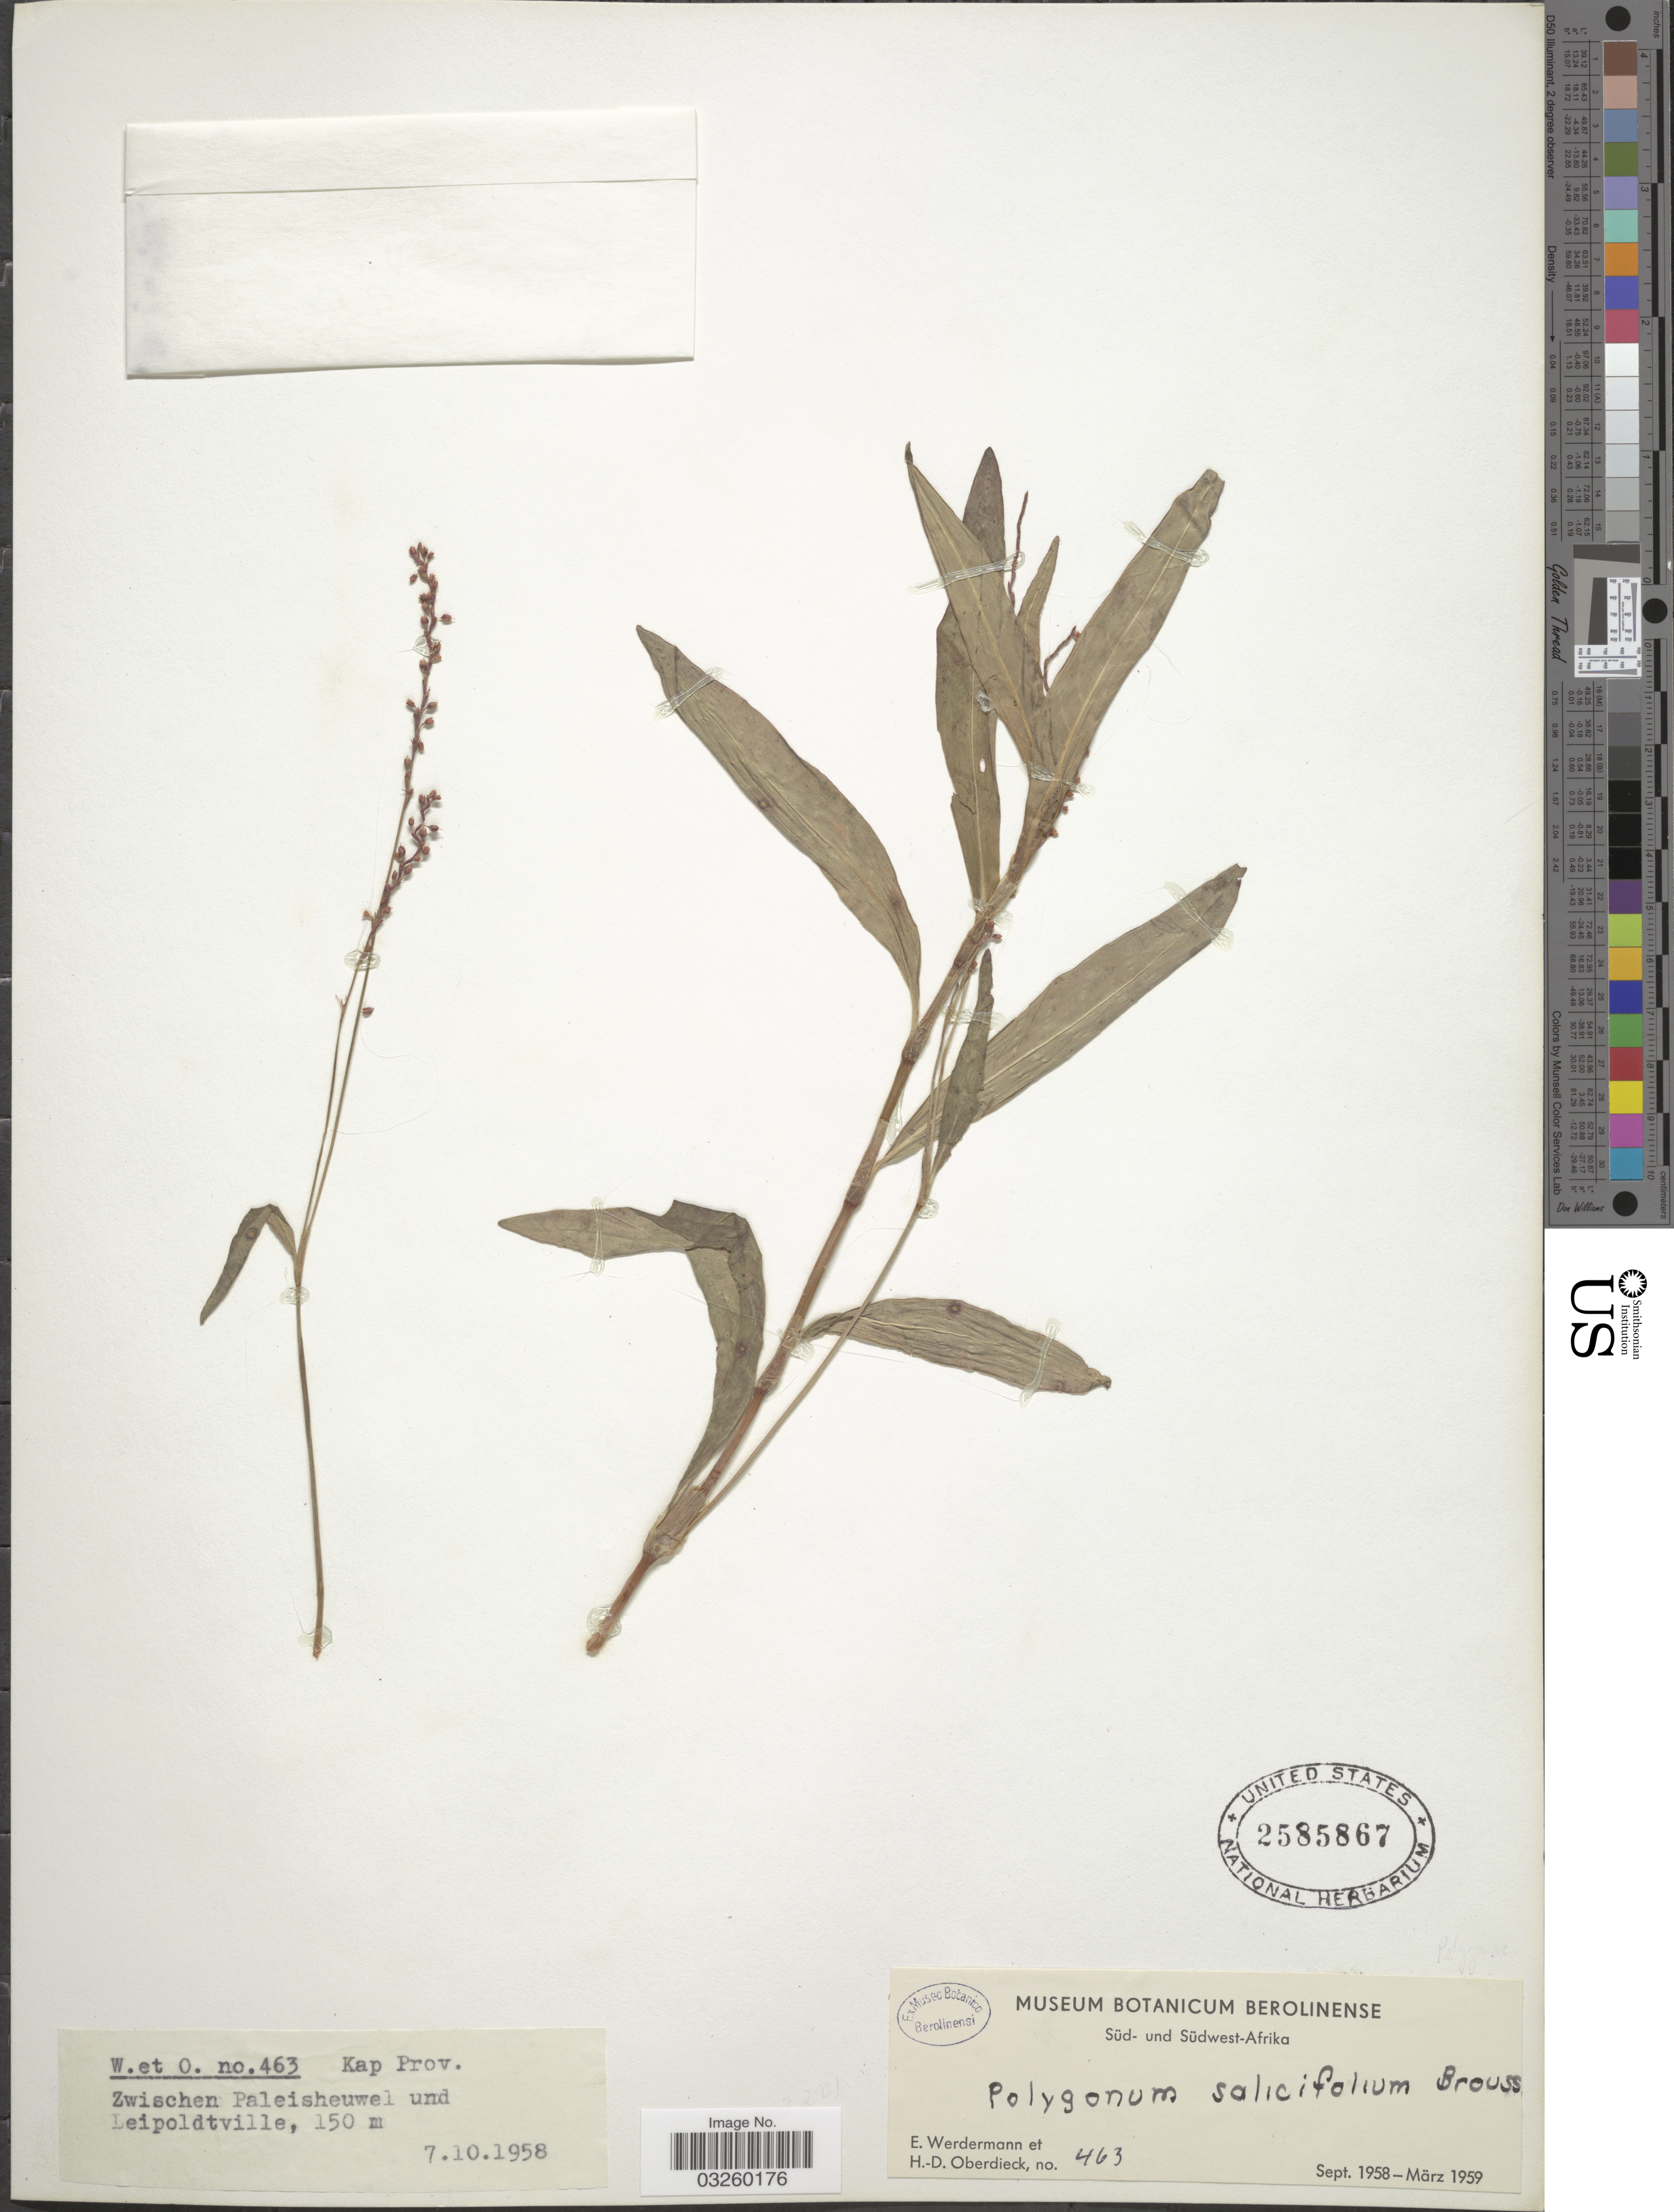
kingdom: Plantae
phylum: Tracheophyta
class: Magnoliopsida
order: Caryophyllales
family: Polygonaceae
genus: Polygonum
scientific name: Polygonum salicifolium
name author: Brouss. ex Willd.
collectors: E. Werdermann & H. Oberdieck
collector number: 463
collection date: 1958-10-07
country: South Africa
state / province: Western Cape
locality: Kap Prov. Zwischen Paleisheuwel und Leipoldtville.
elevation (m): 150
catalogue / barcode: US 2585867